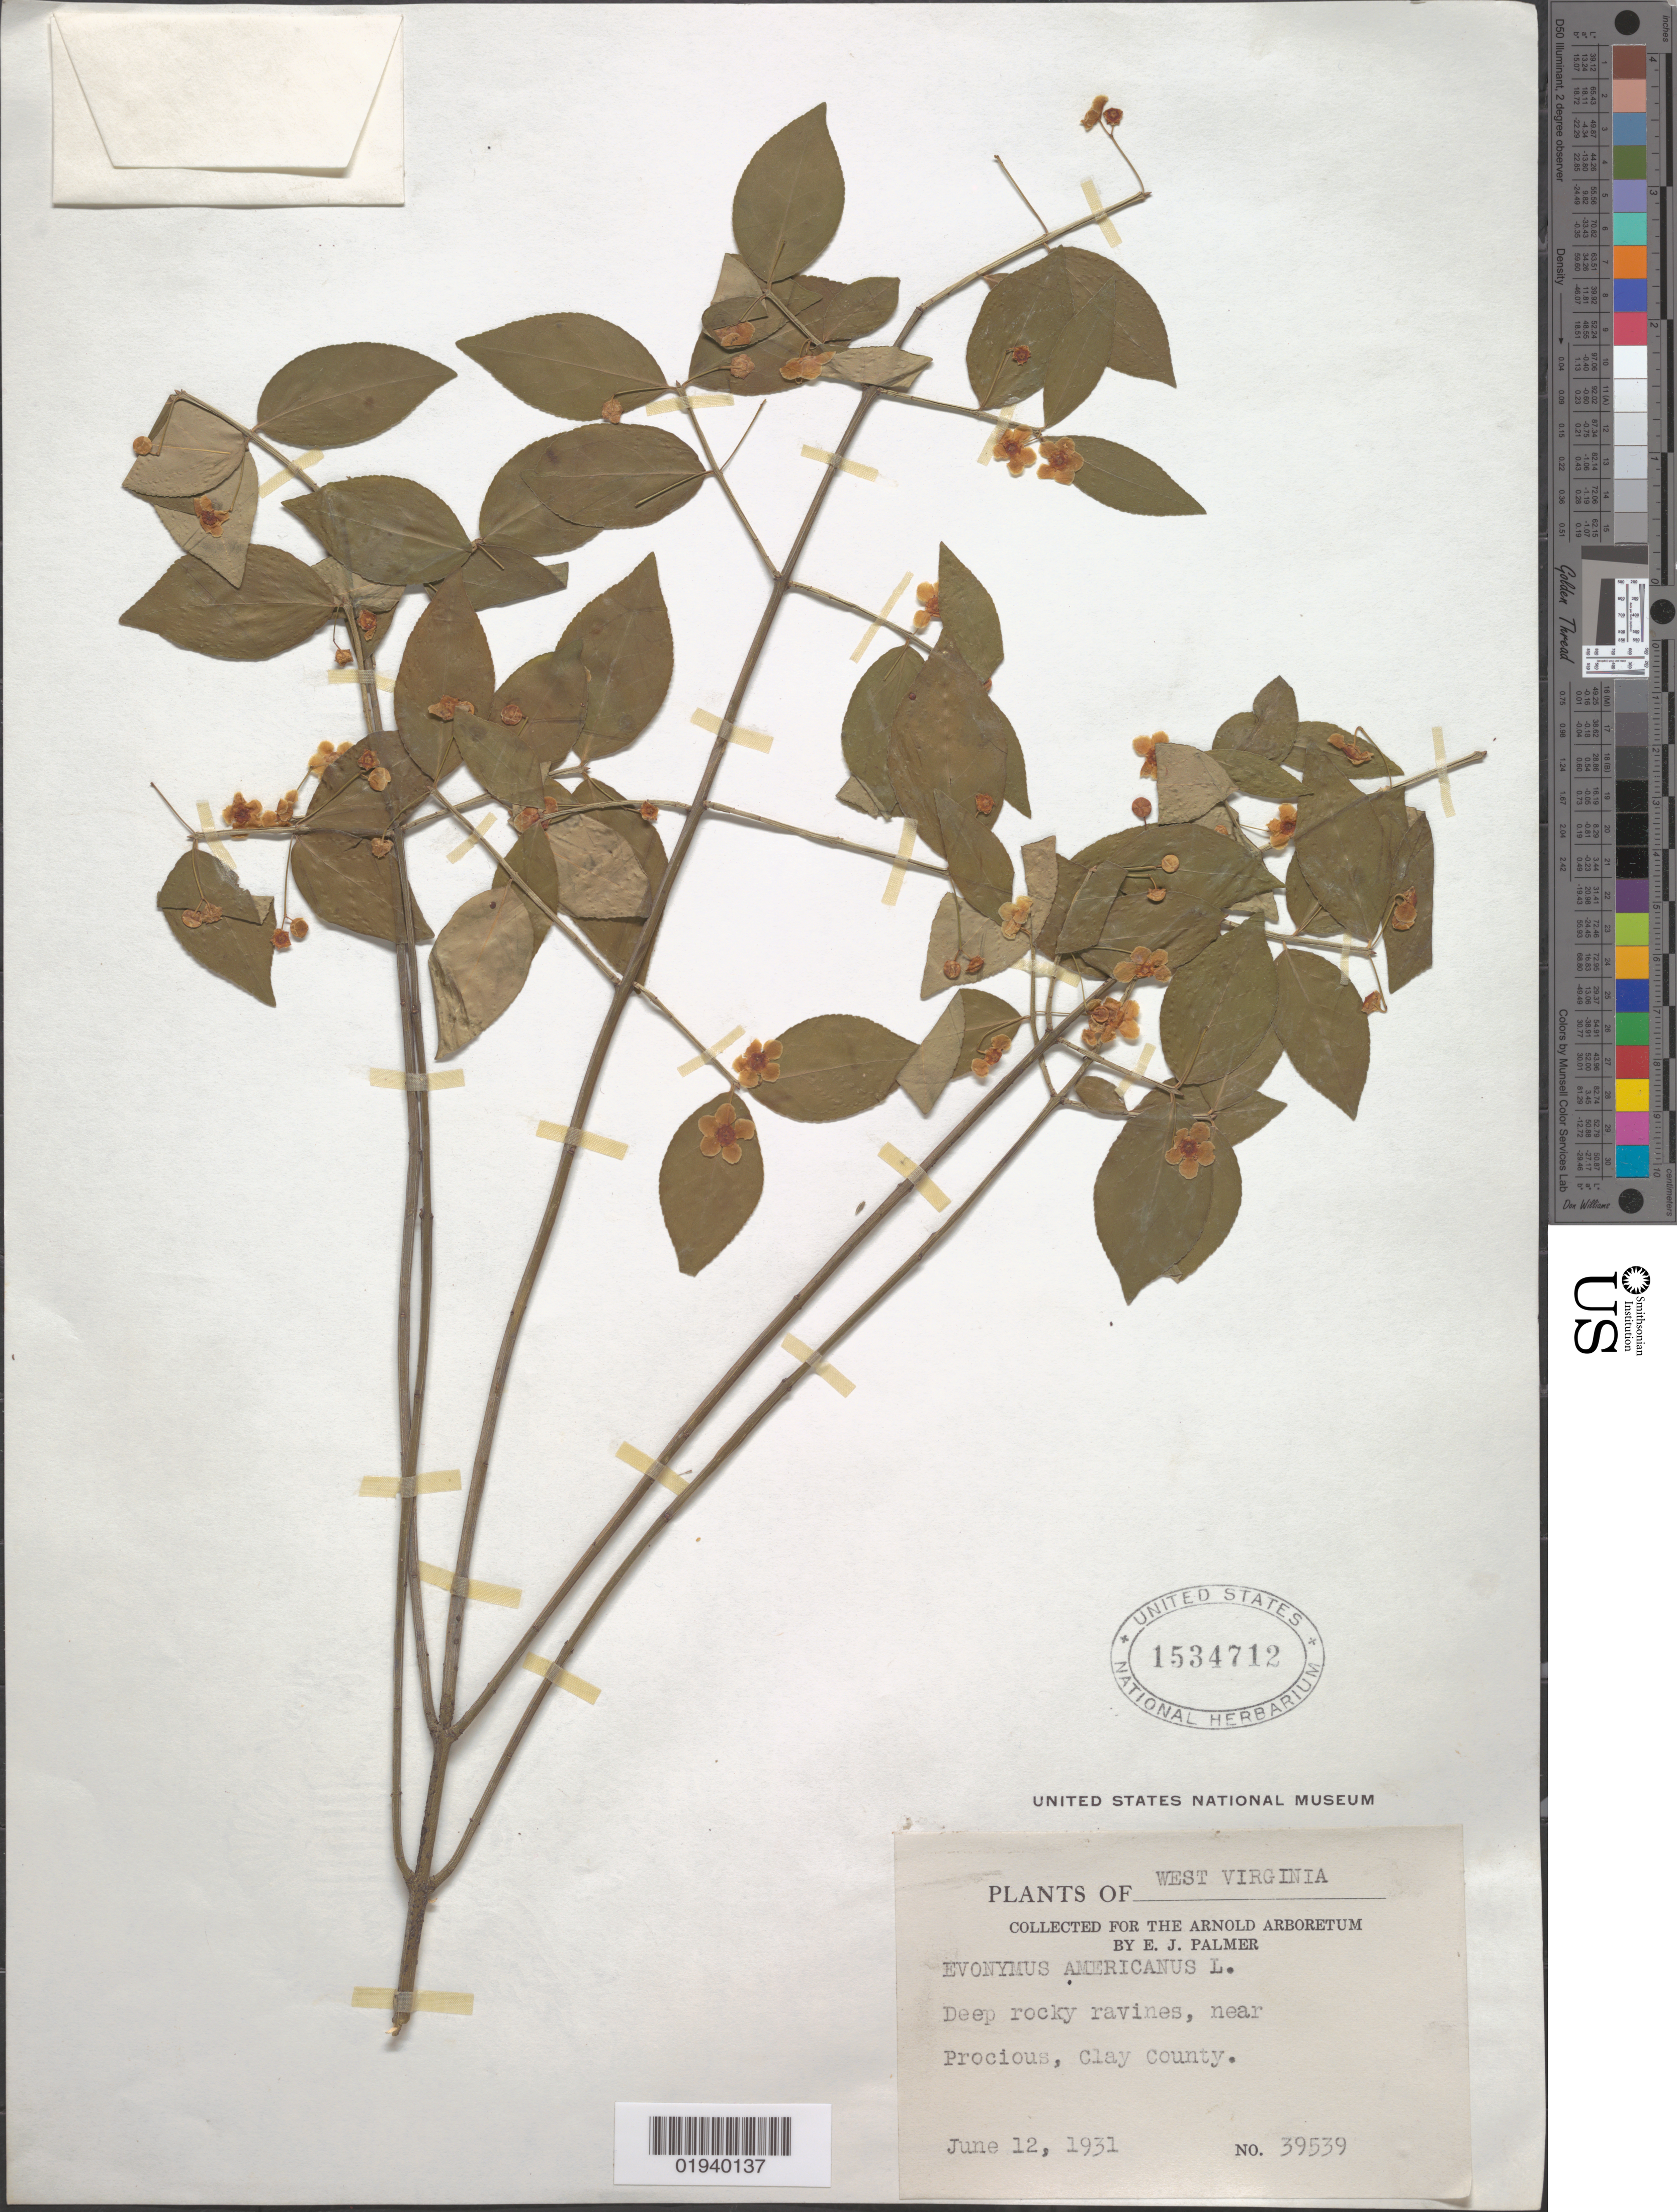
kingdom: Plantae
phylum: Tracheophyta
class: Magnoliopsida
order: Celastrales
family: Celastraceae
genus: Euonymus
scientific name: Euonymus americanus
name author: L.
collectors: E. J. Palmer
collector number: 39539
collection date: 1931-06-12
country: United States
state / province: West Virginia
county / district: Clay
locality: Precious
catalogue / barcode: US 1534712